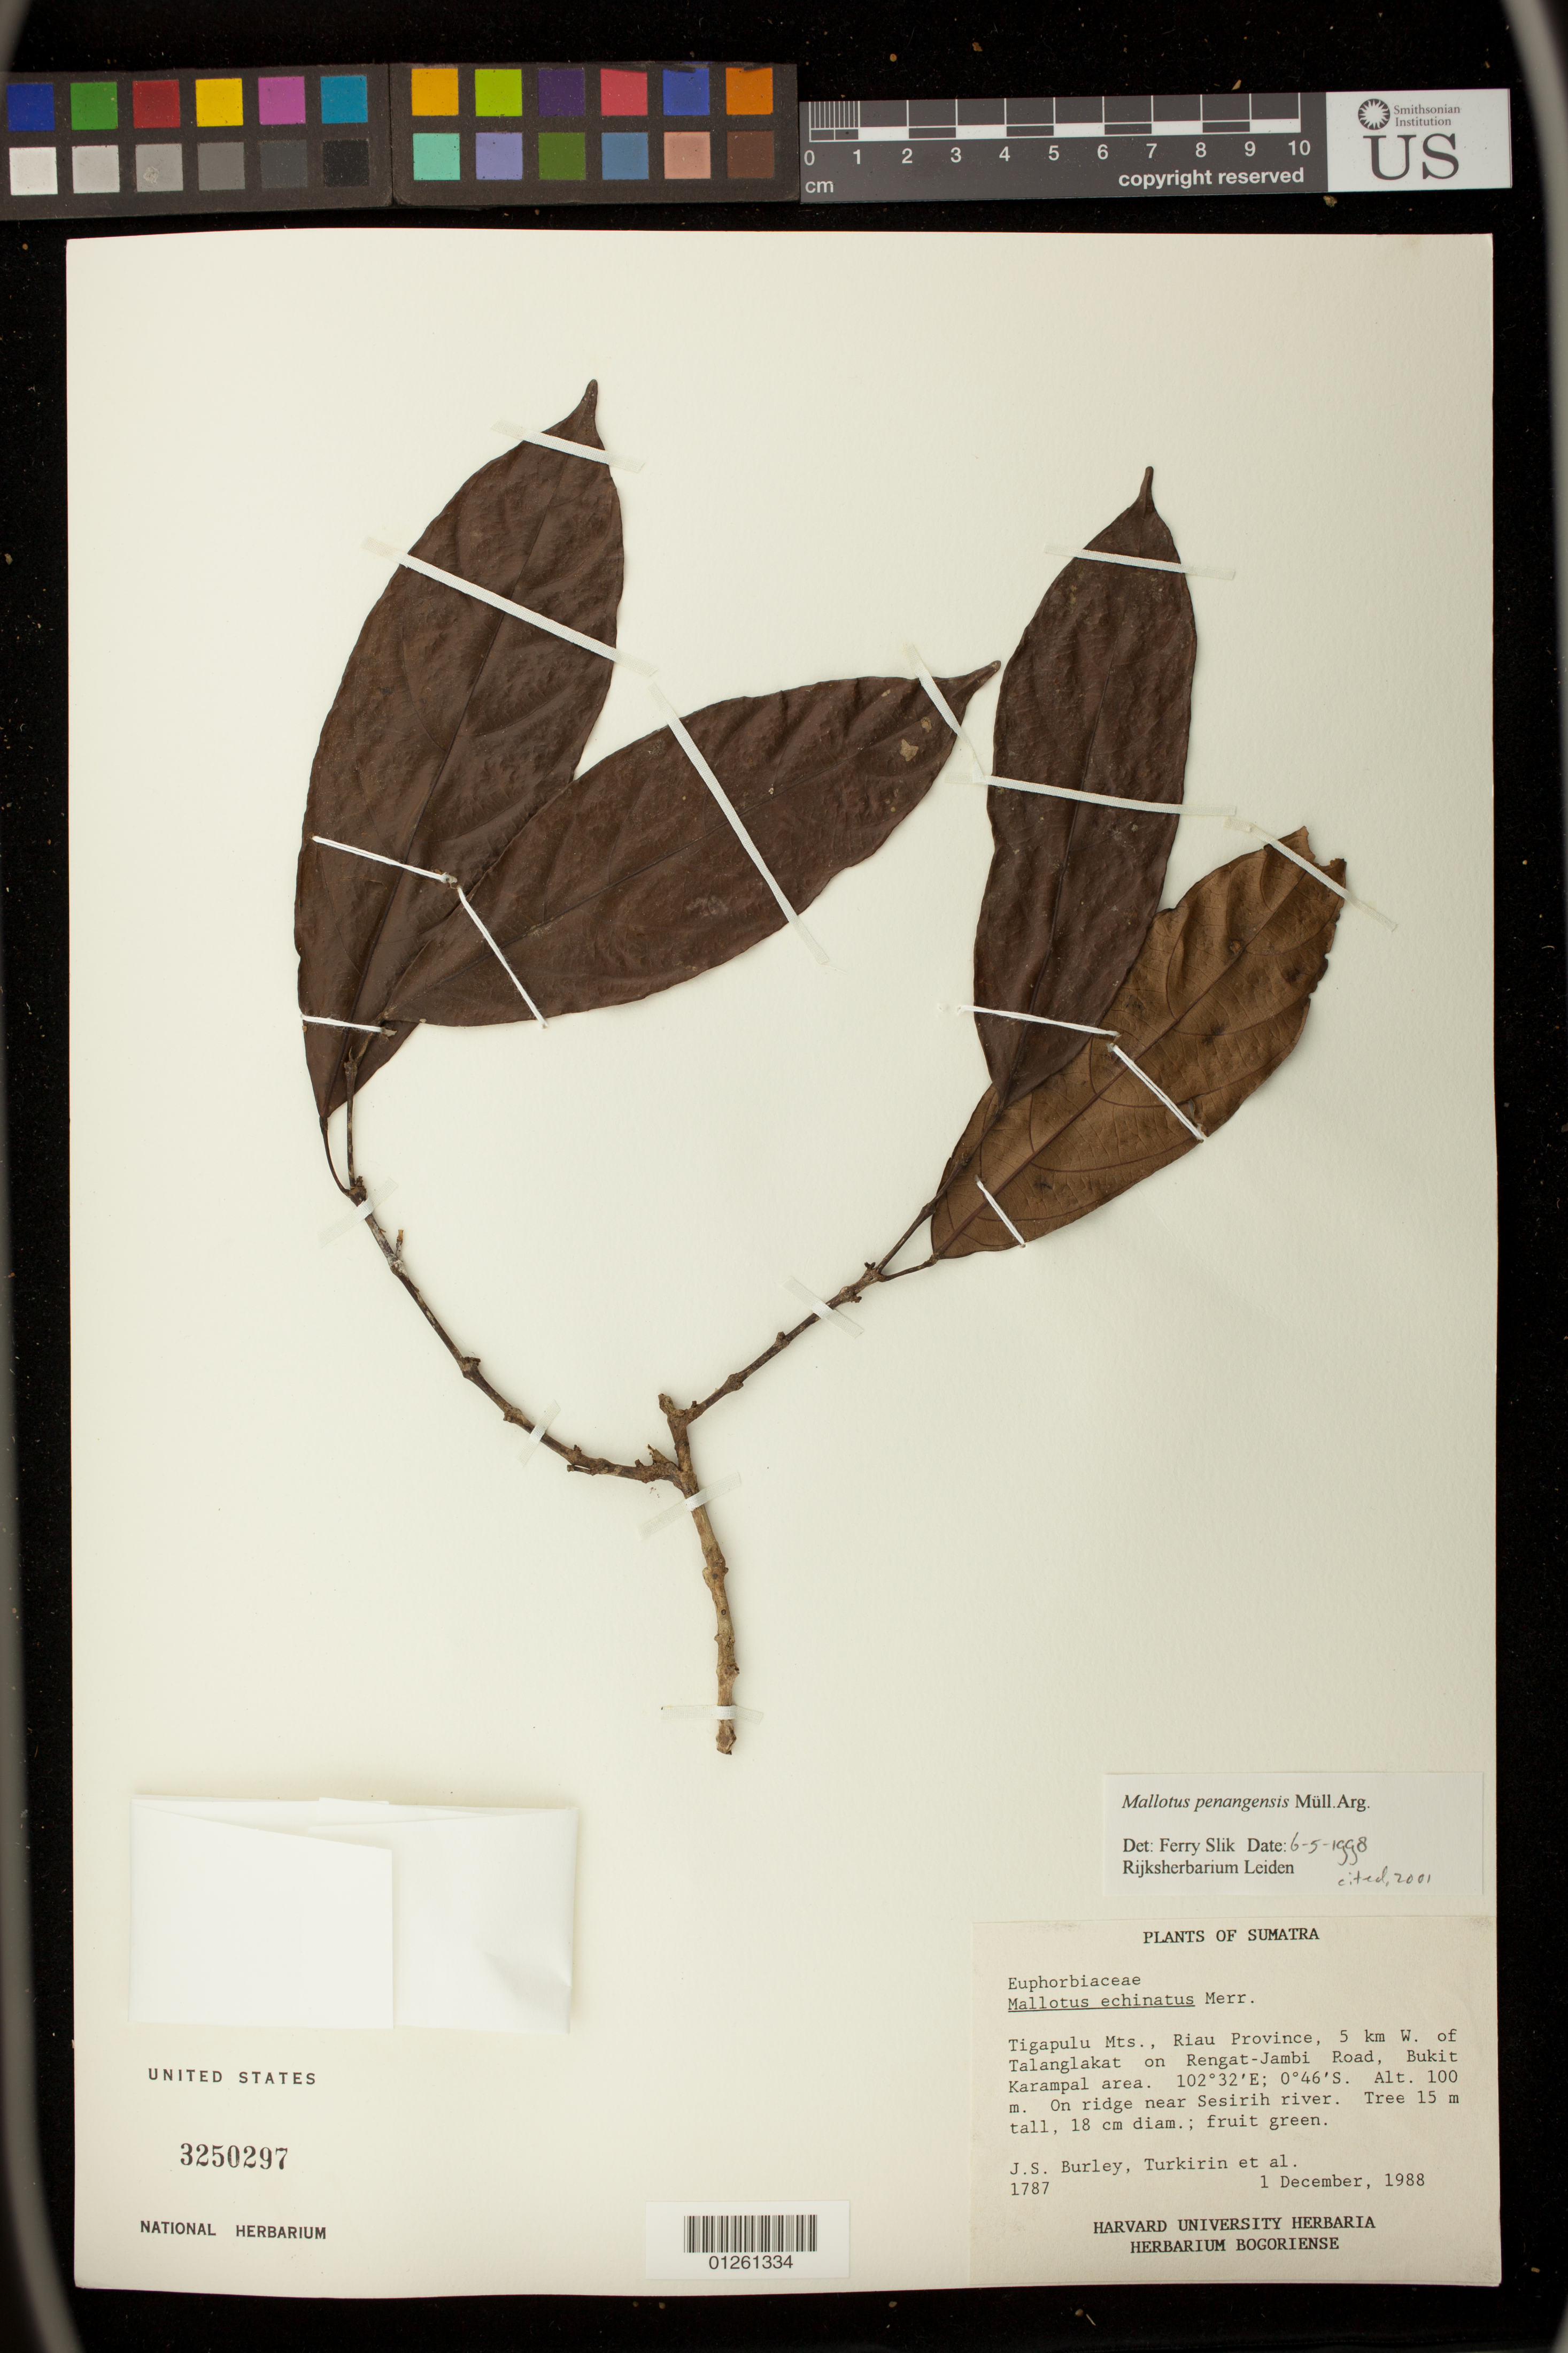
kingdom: Plantae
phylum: Tracheophyta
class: Magnoliopsida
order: Malpighiales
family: Euphorbiaceae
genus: Hancea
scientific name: Hancea penangensis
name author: (Müll. Arg.) S.E.C. Sierra et al.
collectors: J. S. Burley & -. Turkirin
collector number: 1787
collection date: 1988-12-01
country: Indonesia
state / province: Sumatra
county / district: Riau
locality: tigapali Mts, 5 km W of Talanglakat on Rengat-Jambi Road, Bukit Karampal area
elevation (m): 100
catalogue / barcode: US 3250297